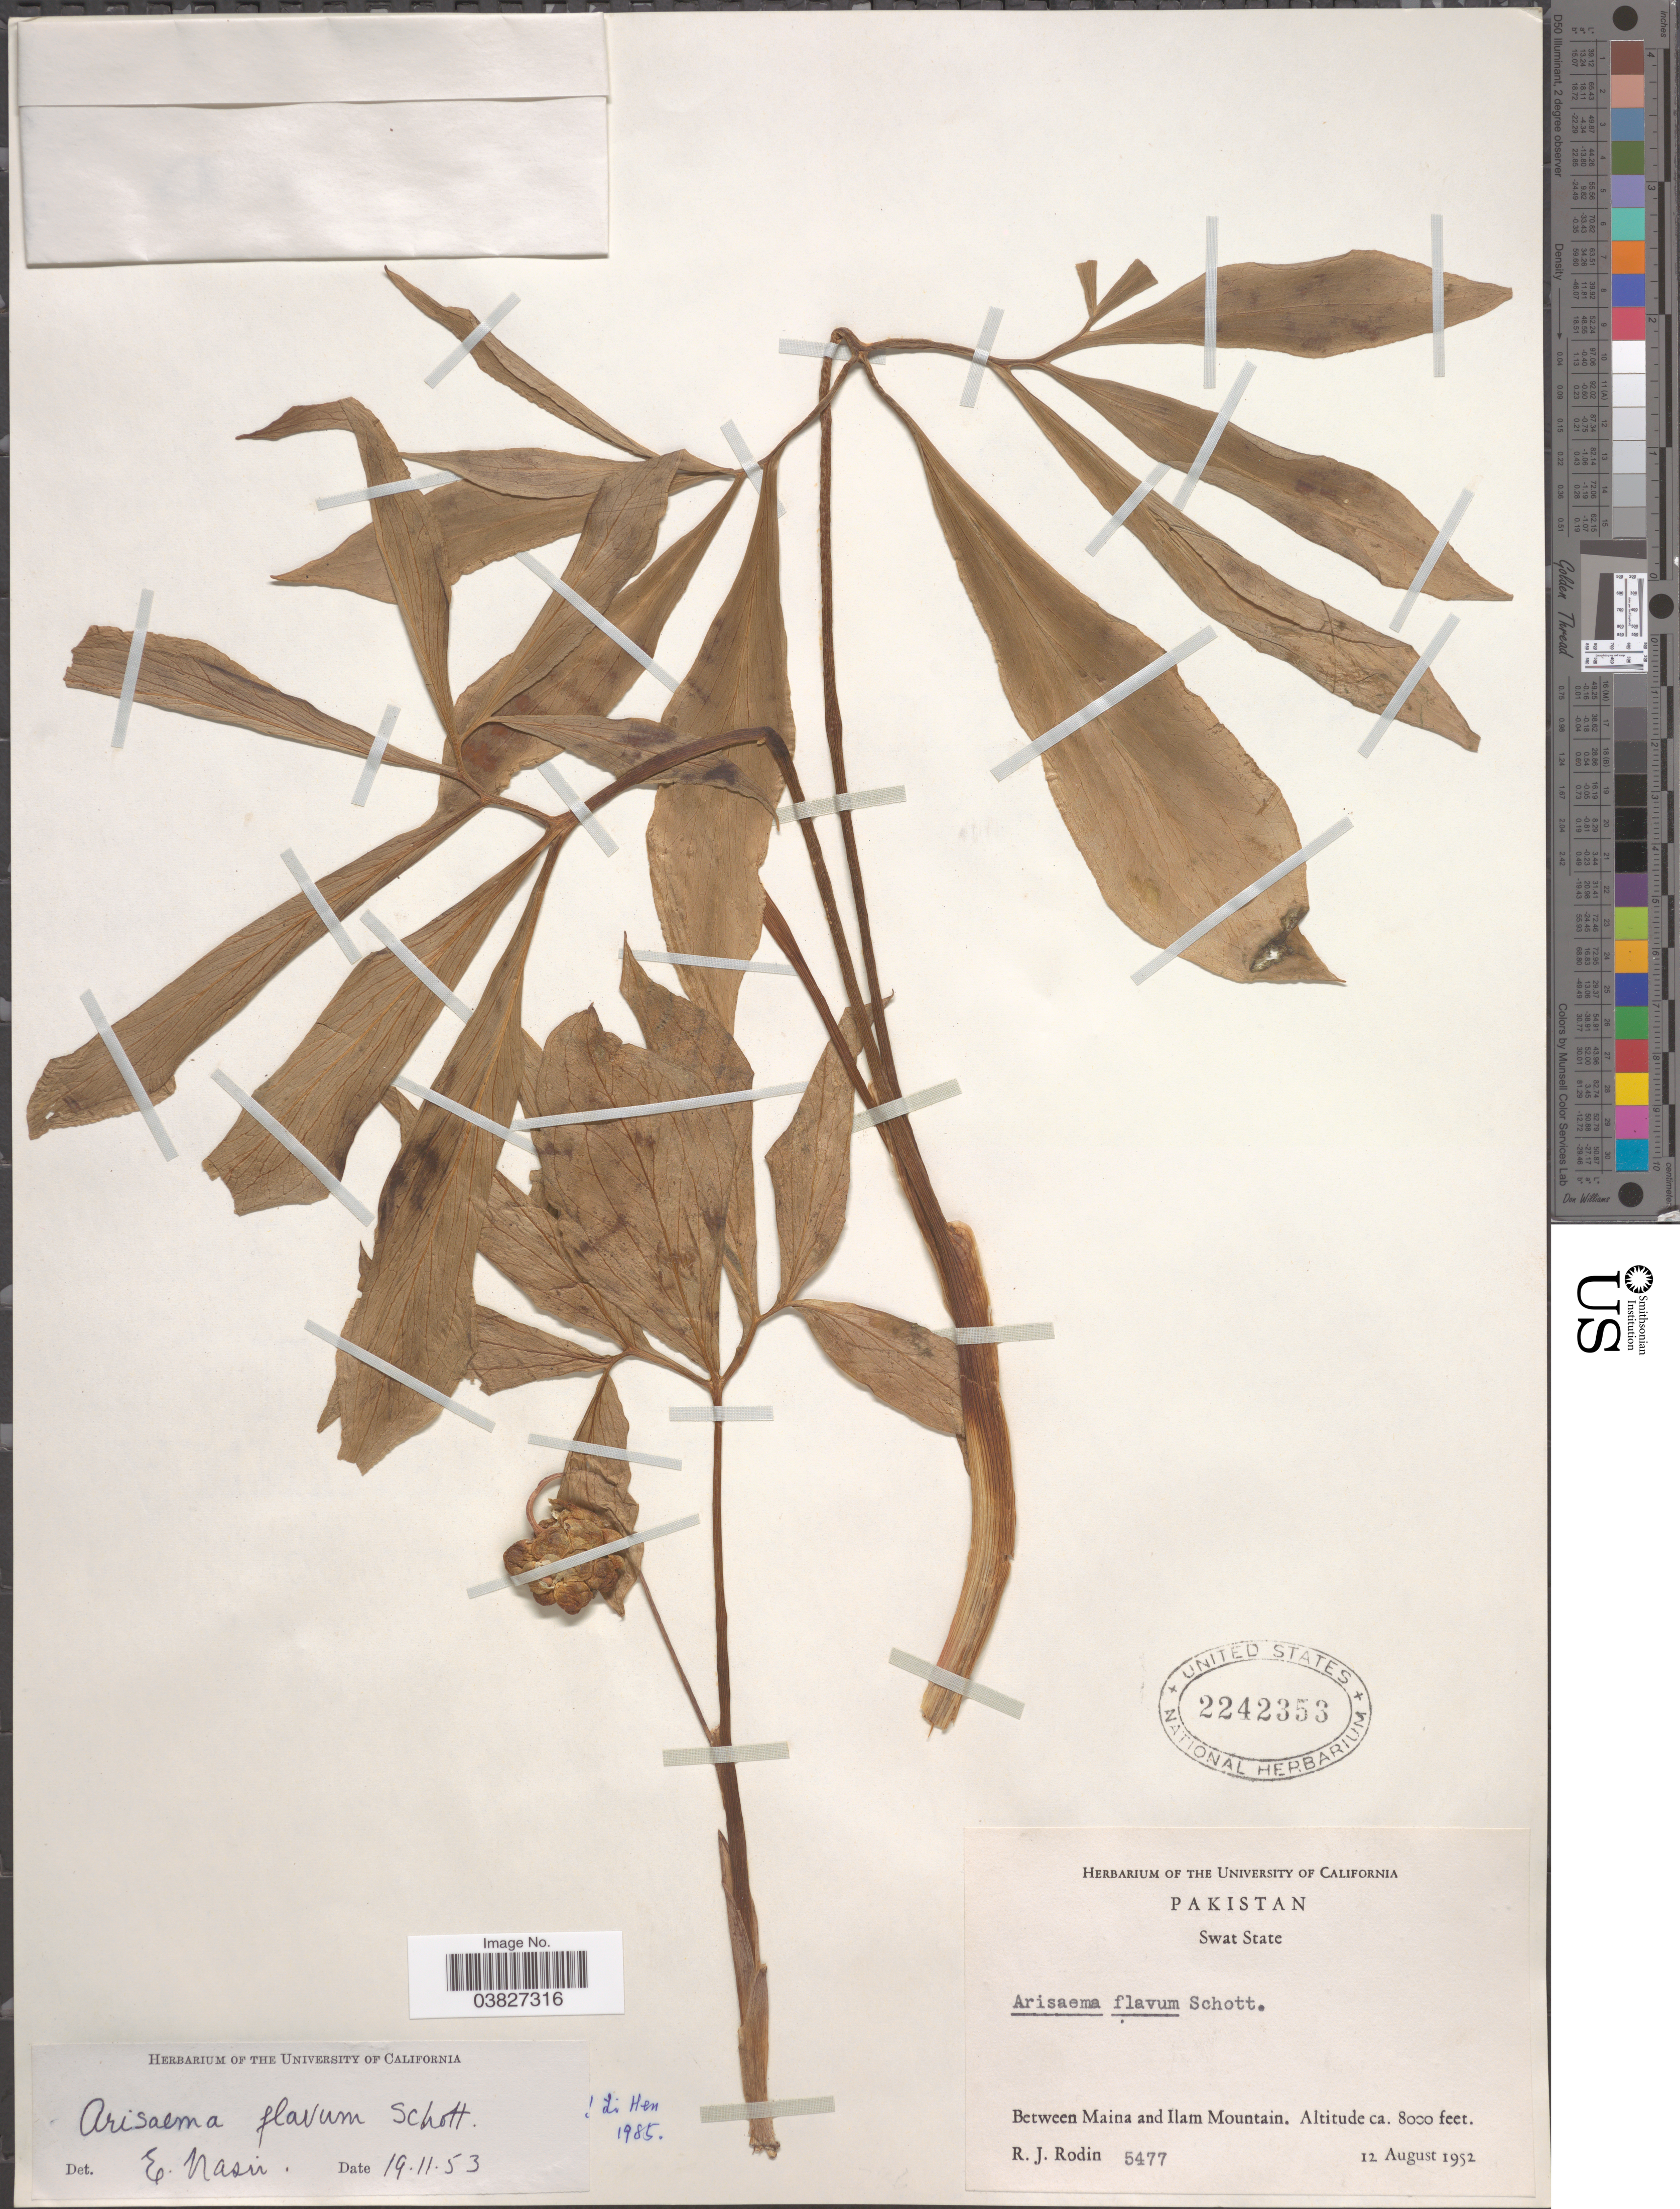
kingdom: Plantae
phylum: Tracheophyta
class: Liliopsida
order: Alismatales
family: Araceae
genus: Arisaema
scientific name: Arisaema flavum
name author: (Forssk.) Schott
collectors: R. J. Rodin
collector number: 5477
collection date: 1952-08-12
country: Pakistan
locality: Swat State. Between Maina and Ilam Mountain.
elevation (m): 2438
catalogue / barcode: US 2242353